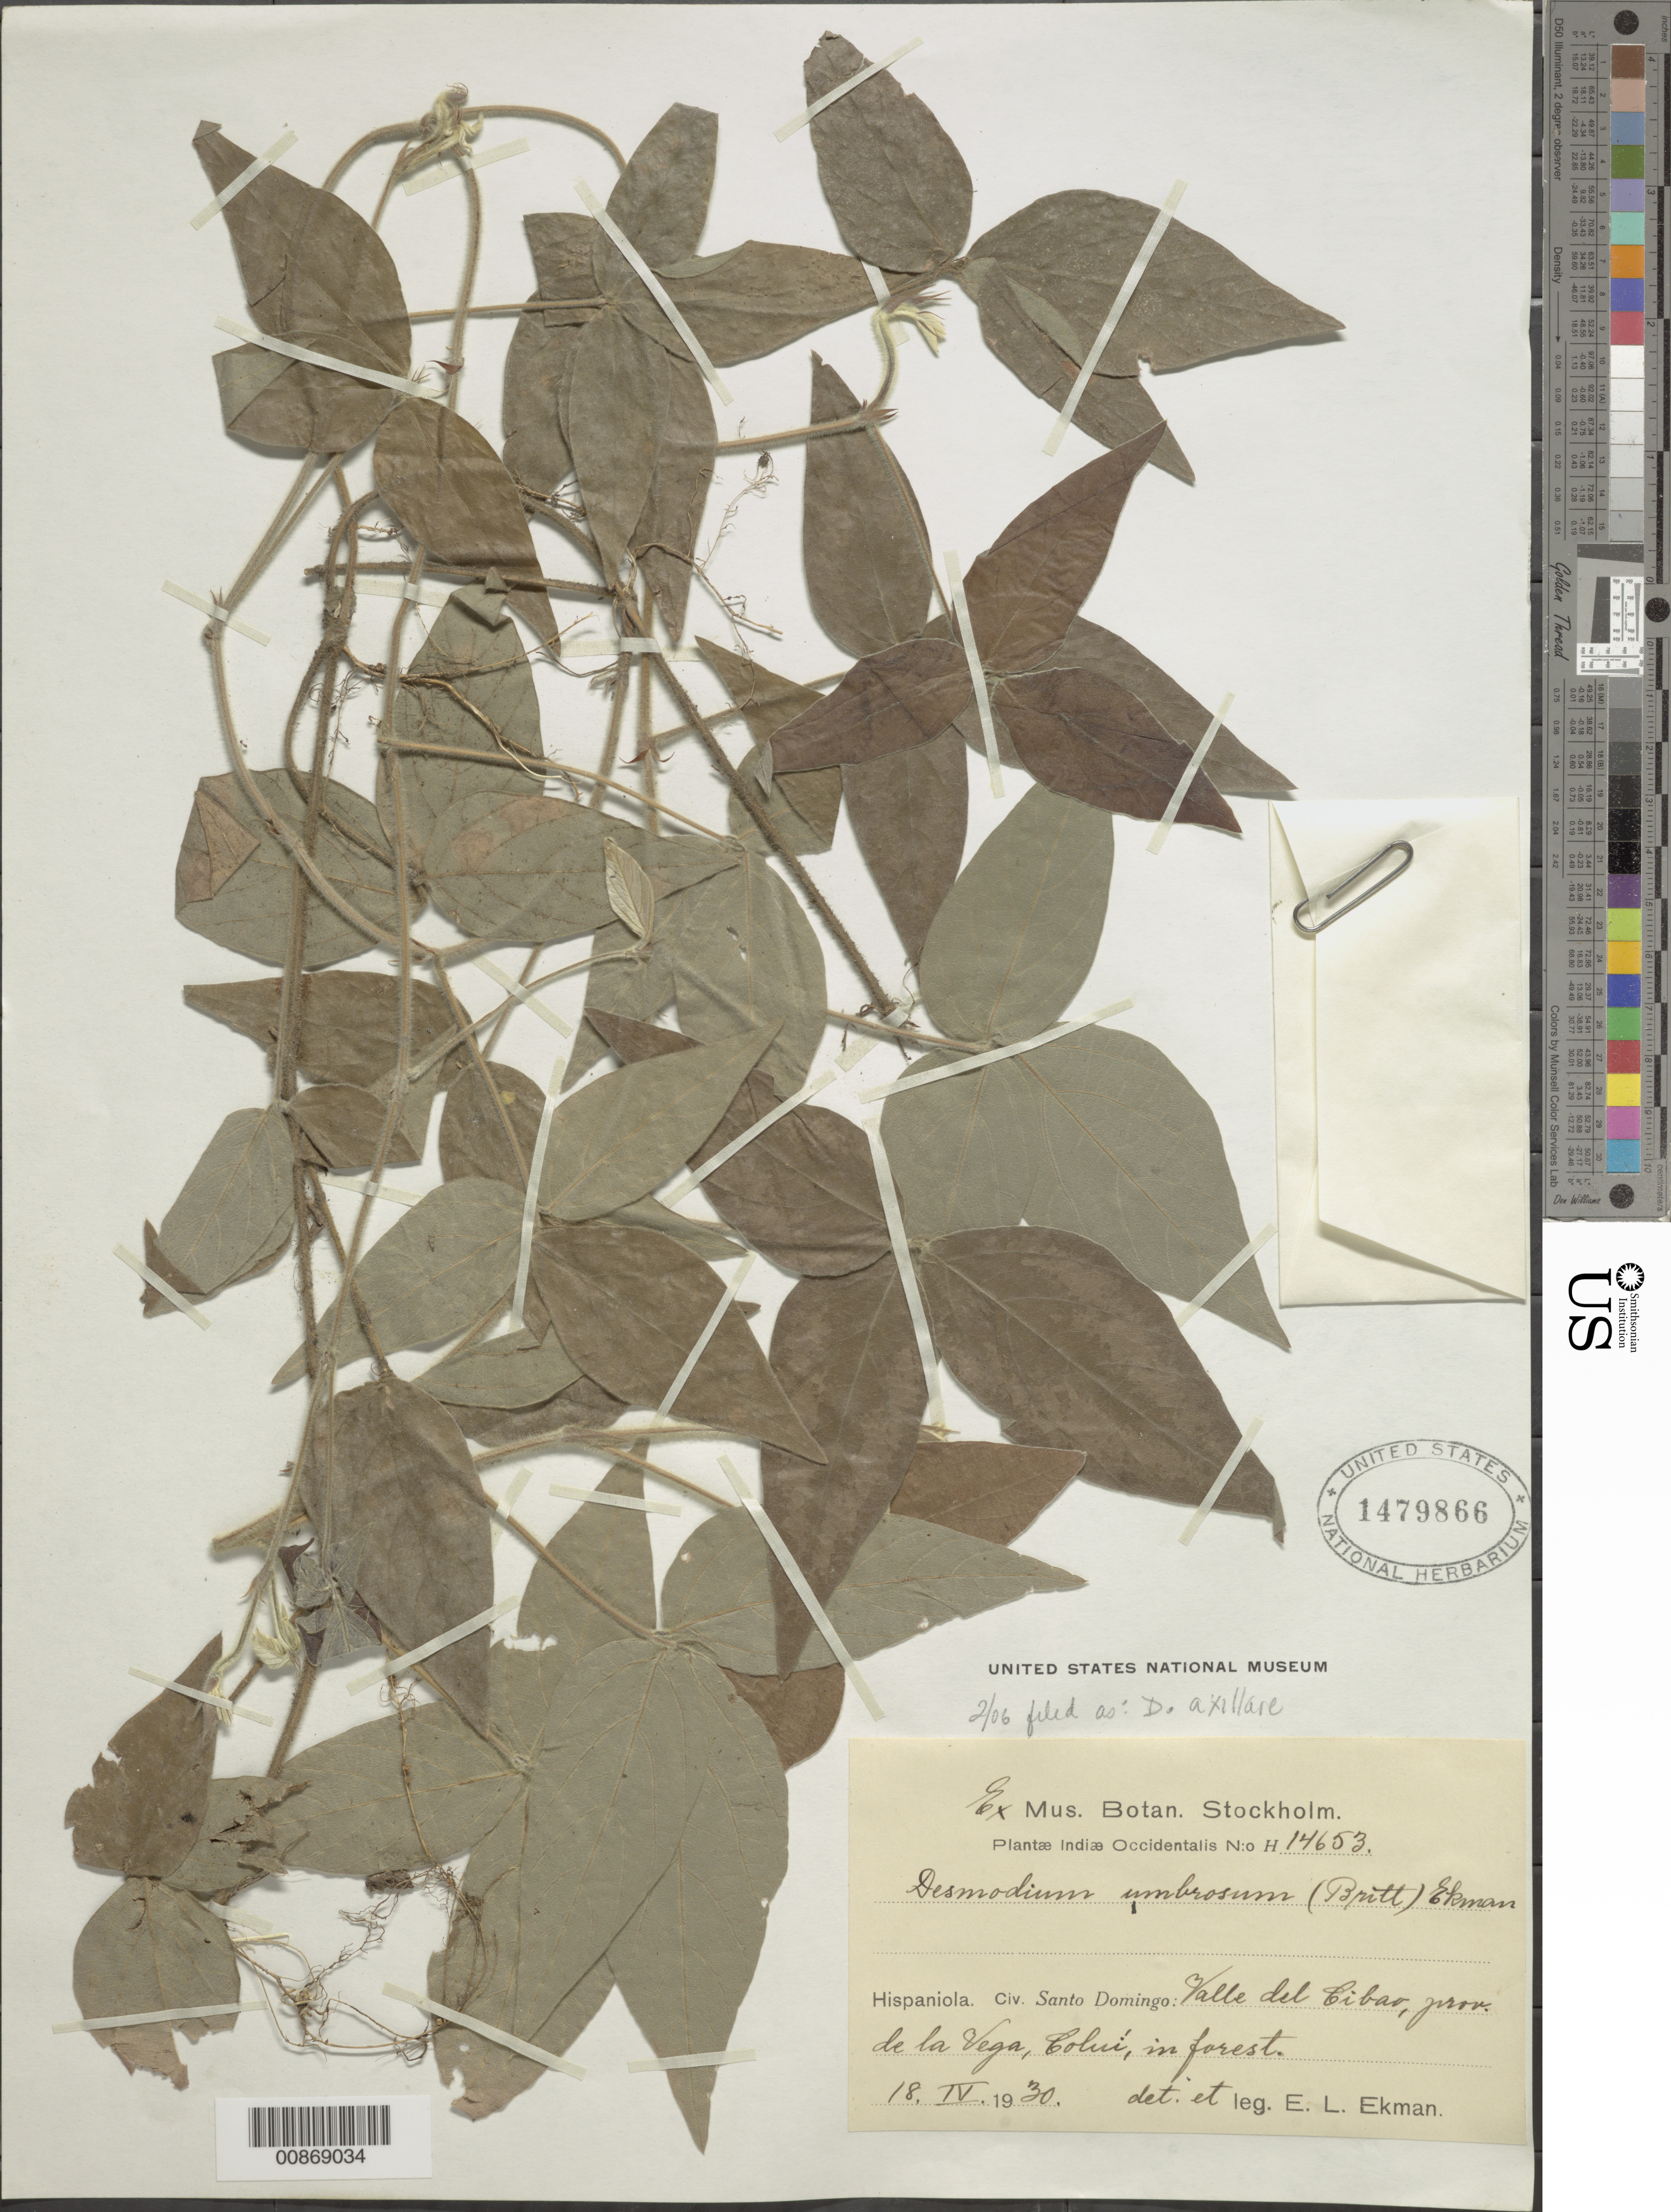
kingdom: Plantae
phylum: Tracheophyta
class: Magnoliopsida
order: Fabales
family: Fabaceae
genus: Desmodium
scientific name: Desmodium axillare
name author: (Sw.) DC.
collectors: E. L. Ekman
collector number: H 14653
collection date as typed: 18 Apr 1930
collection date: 1930-04-18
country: Dominican Republic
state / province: La Vega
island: Hispaniola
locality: Valle del Cibao, Coluí.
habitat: In forest.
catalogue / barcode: US 1479866